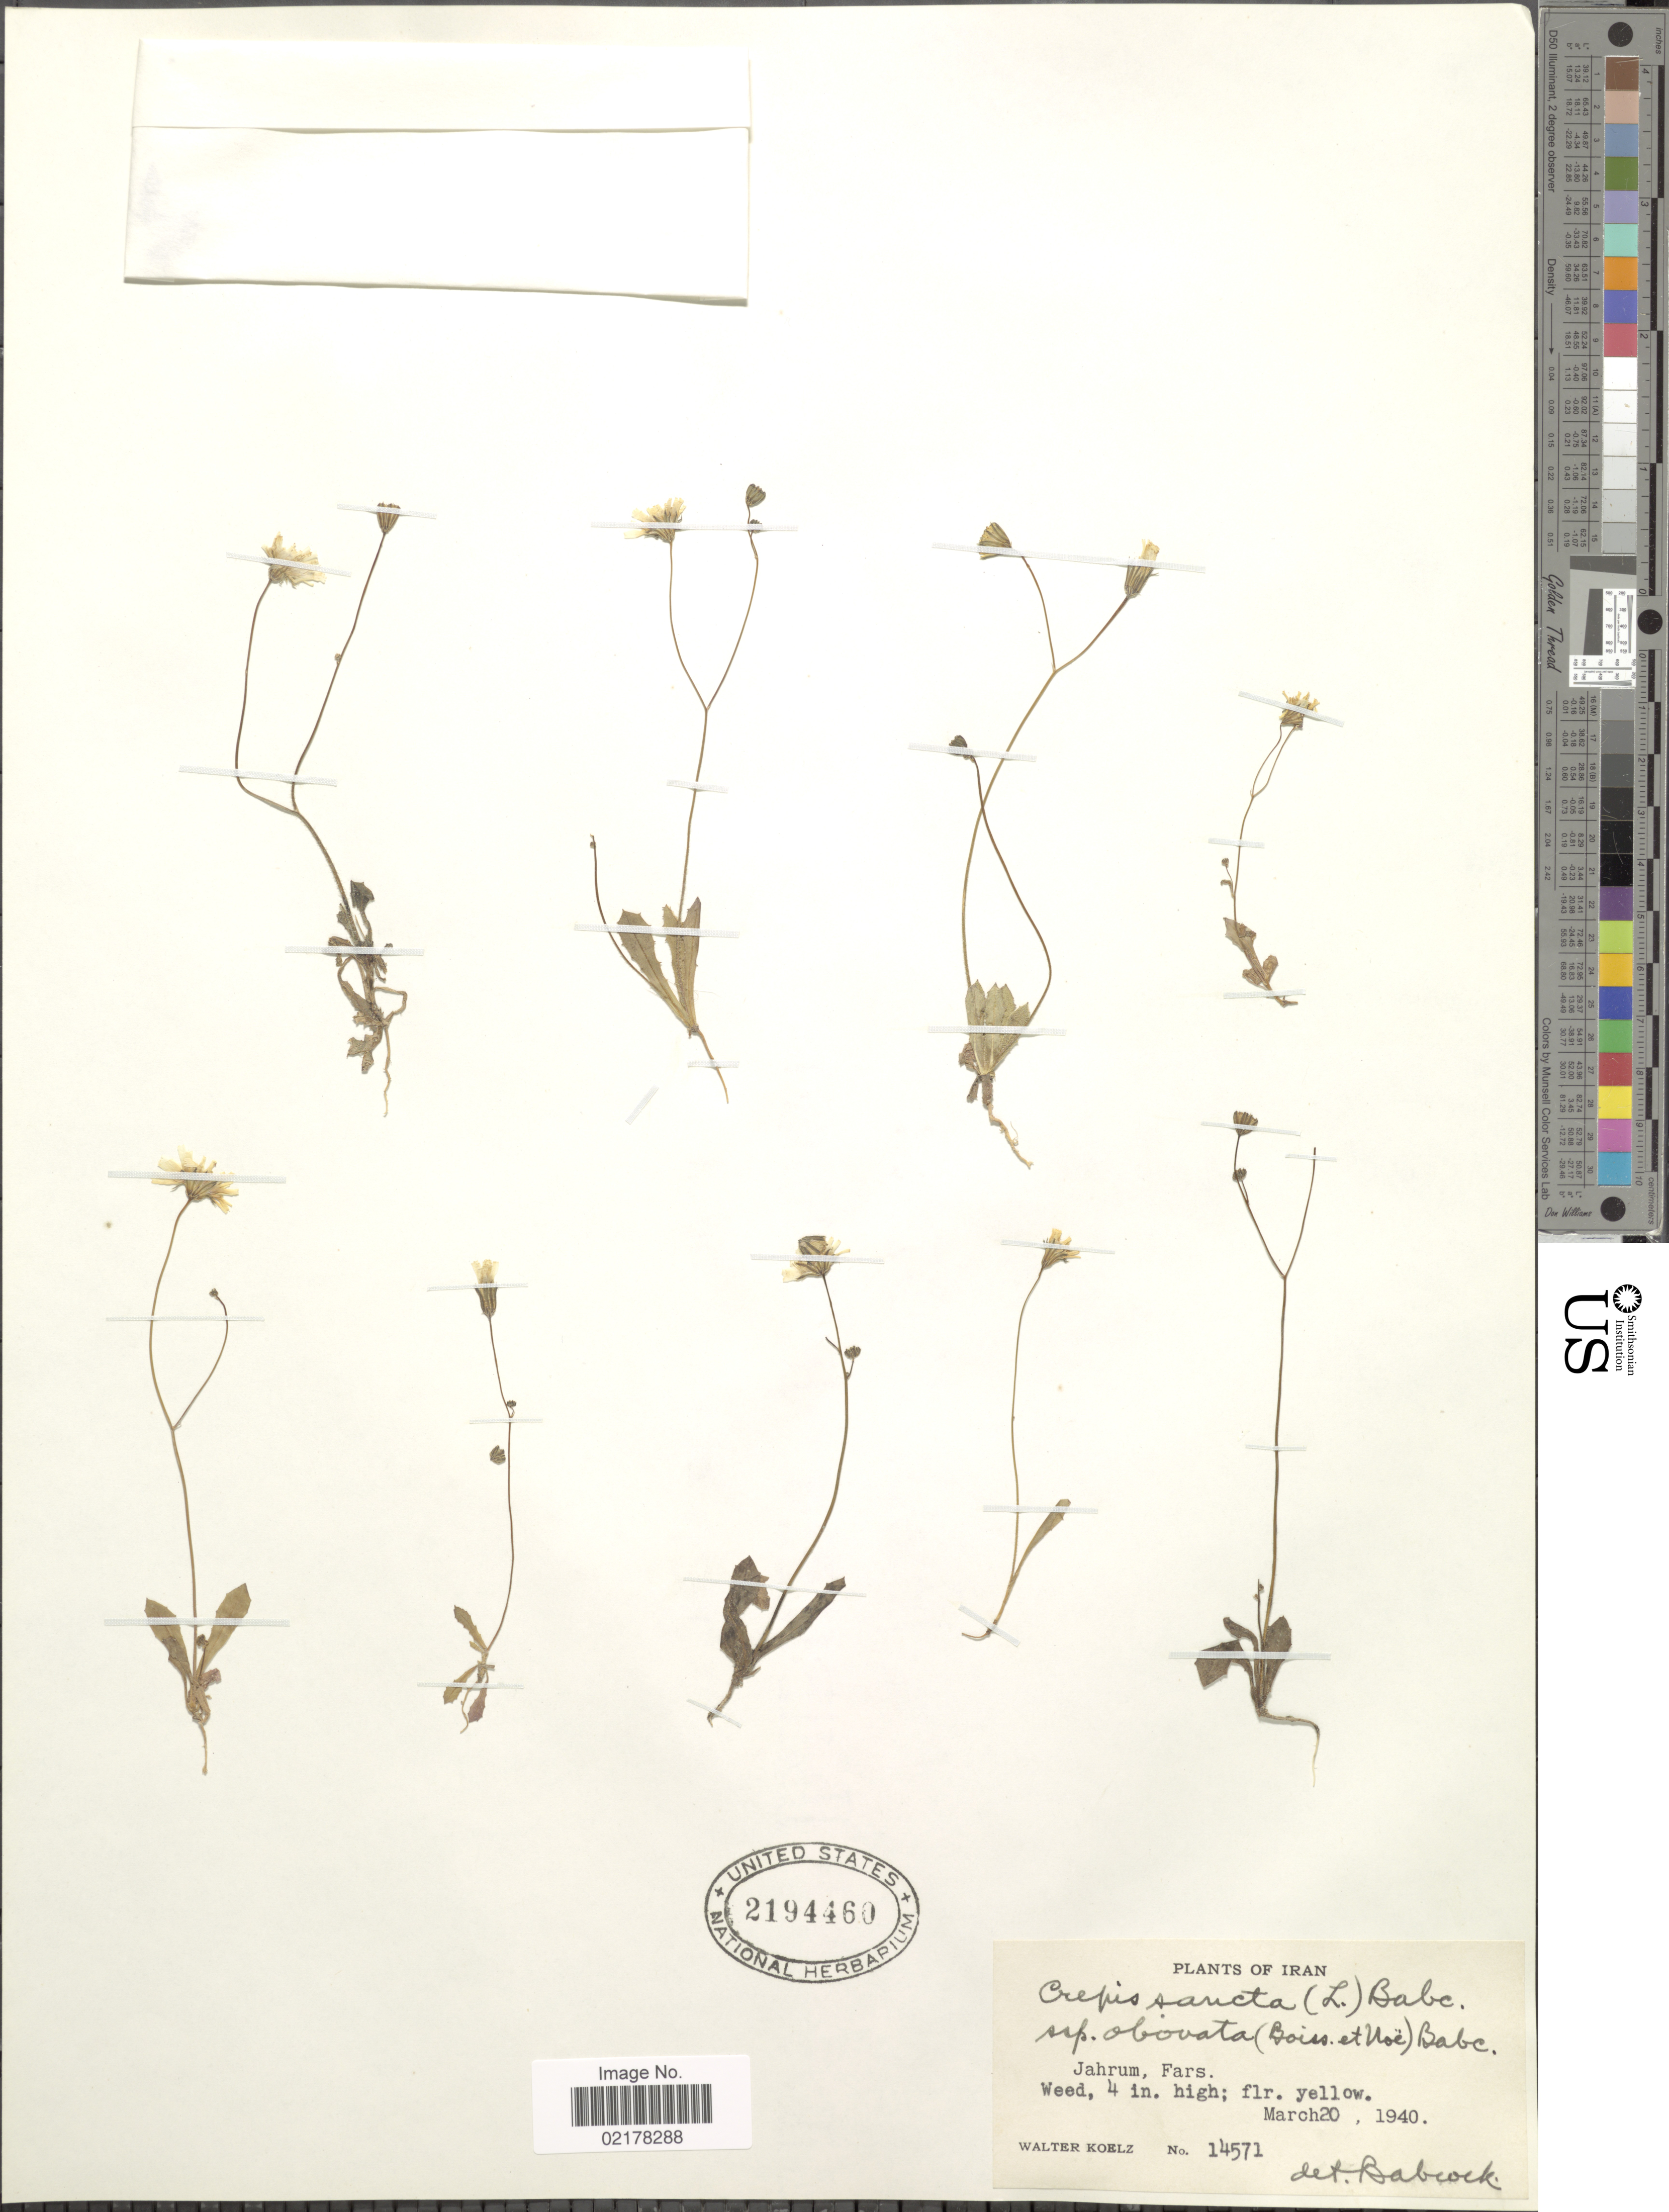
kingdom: Plantae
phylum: Tracheophyta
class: Magnoliopsida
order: Asterales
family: Asteraceae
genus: Crepis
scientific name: Crepis sancta subsp. obovata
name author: (Boiss. & Noë) Babc.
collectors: W. N. Koelz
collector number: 14571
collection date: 1940-03-20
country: Iran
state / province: Fars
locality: Jahrum, Fars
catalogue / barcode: US 2194460